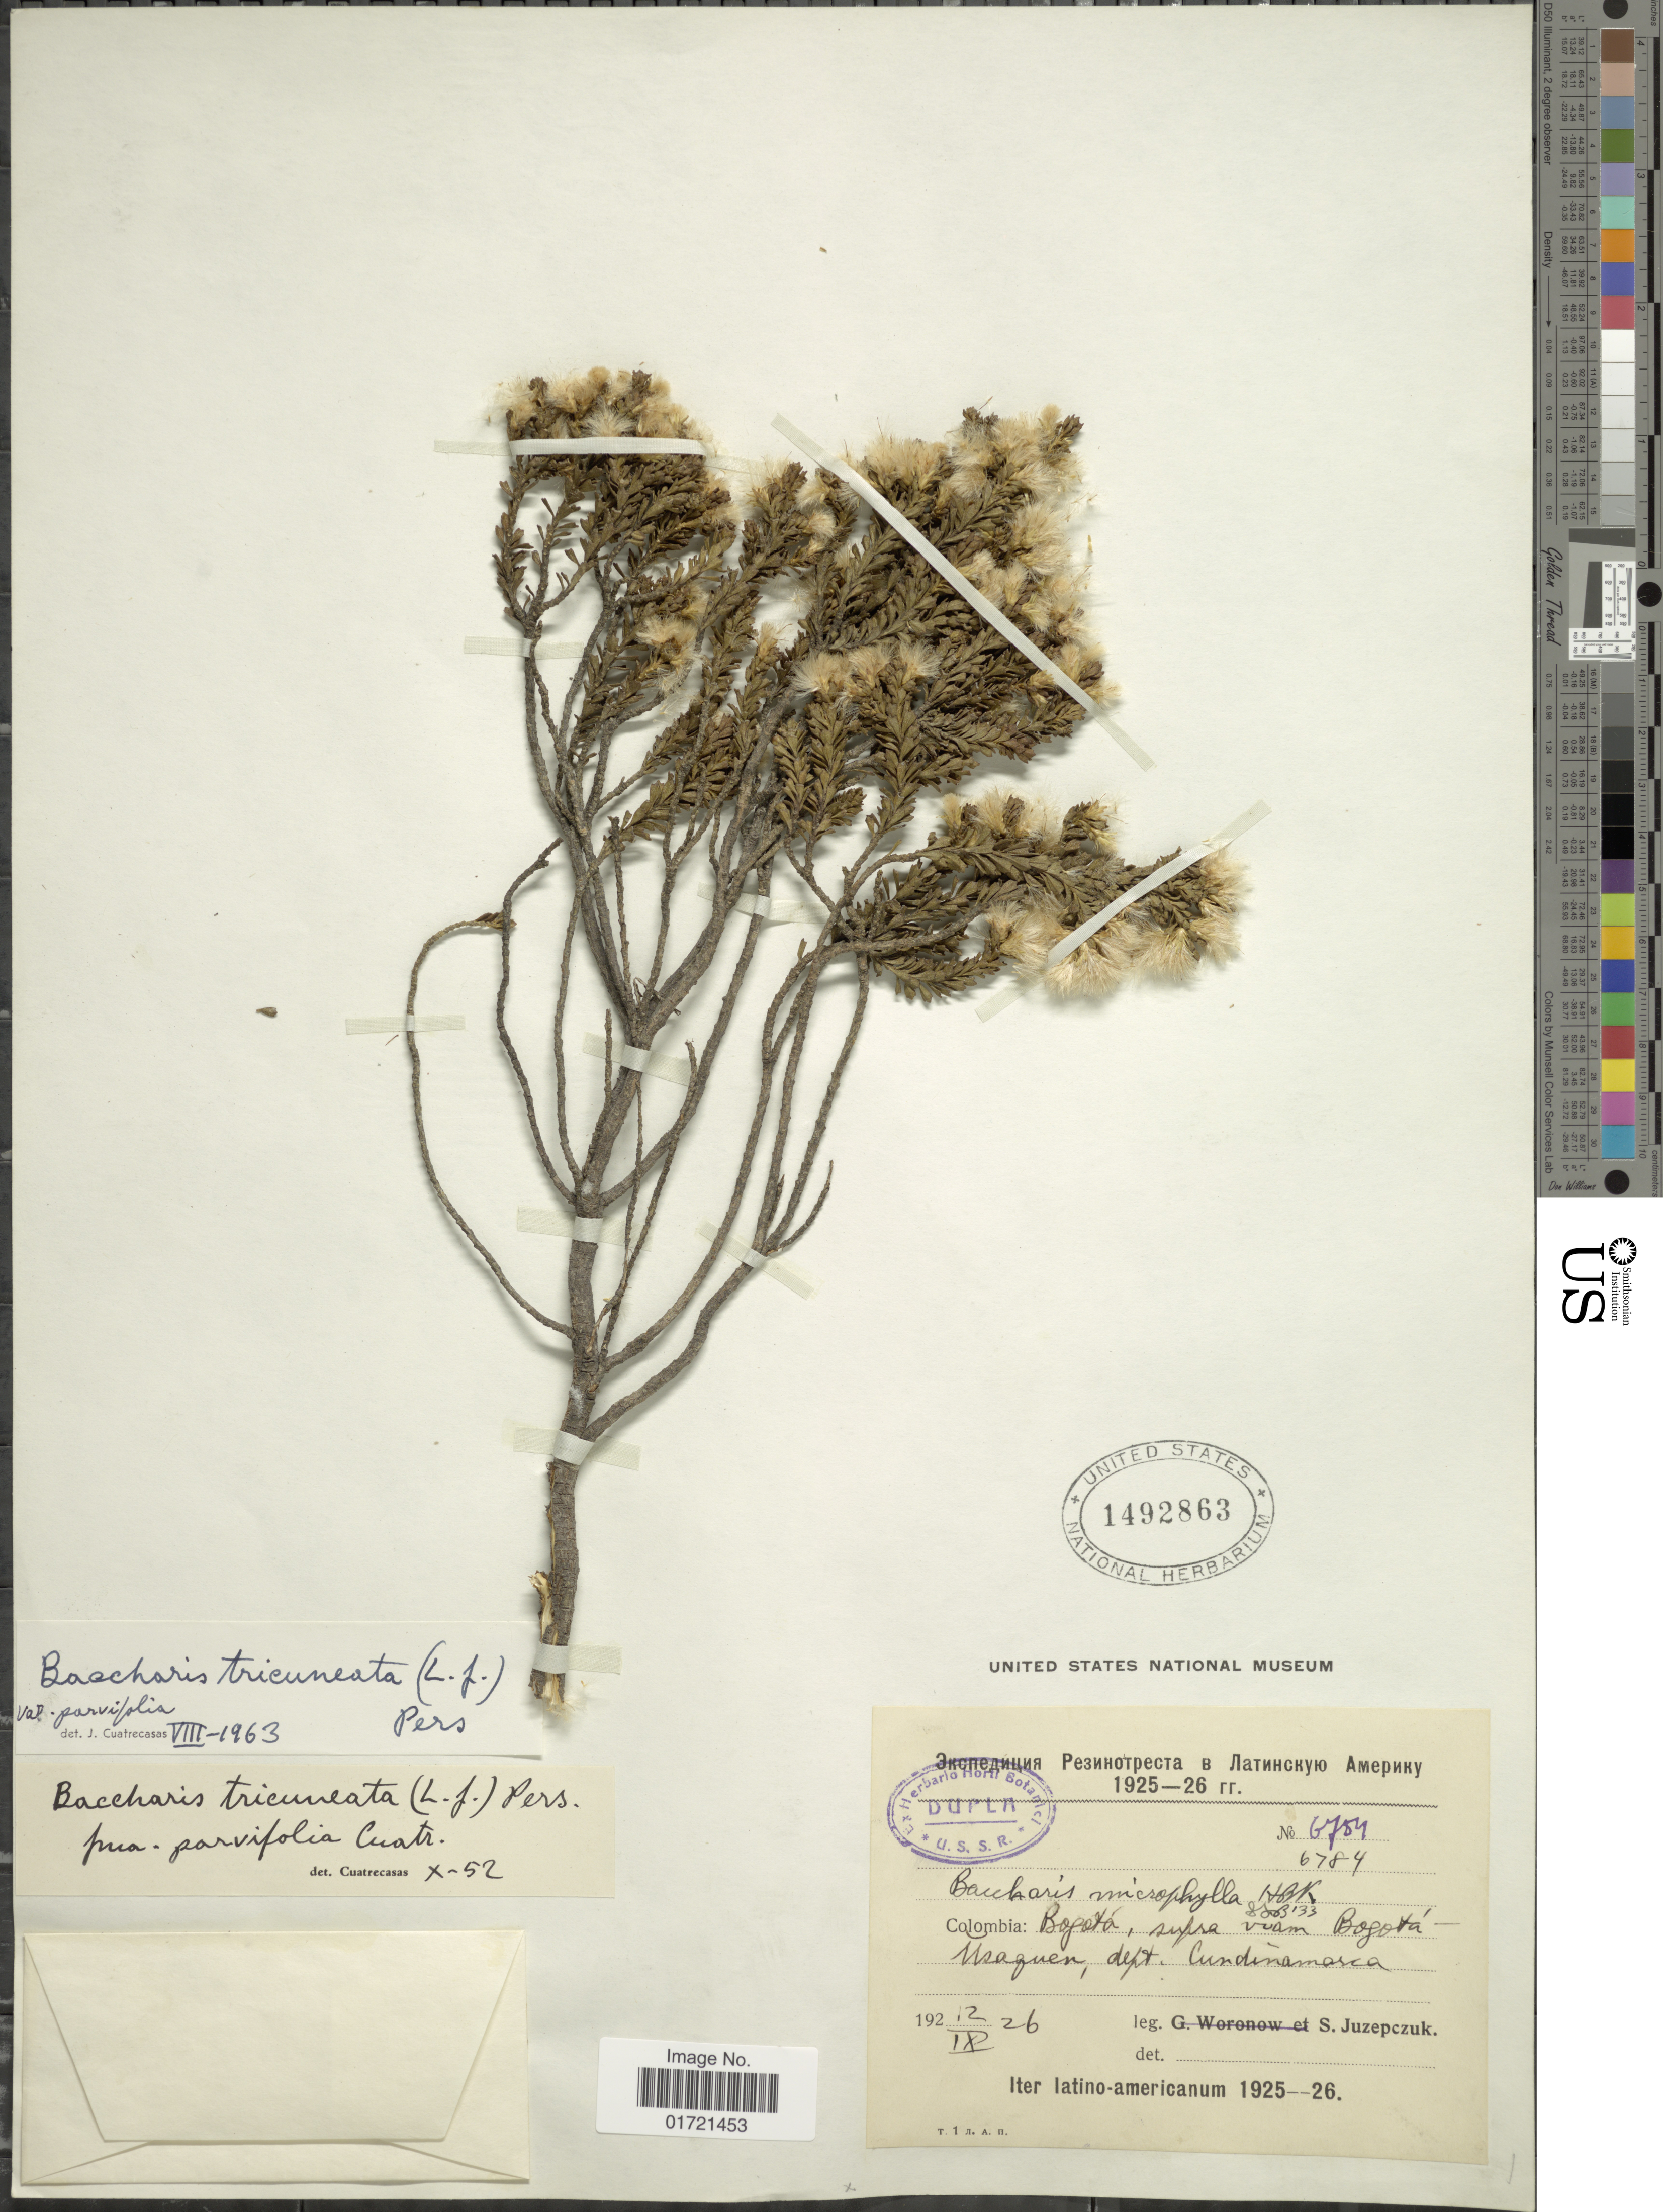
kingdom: Plantae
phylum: Tracheophyta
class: Magnoliopsida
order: Asterales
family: Asteraceae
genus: Baccharis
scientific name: Baccharis tricuneata var. parvifolia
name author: Cuatrec.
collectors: S. V. Juzepczuk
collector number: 6784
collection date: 1912-09-26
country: Colombia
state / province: Cundinamarca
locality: Bogota, supra viam Bogota Usaquen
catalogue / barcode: US 1492863